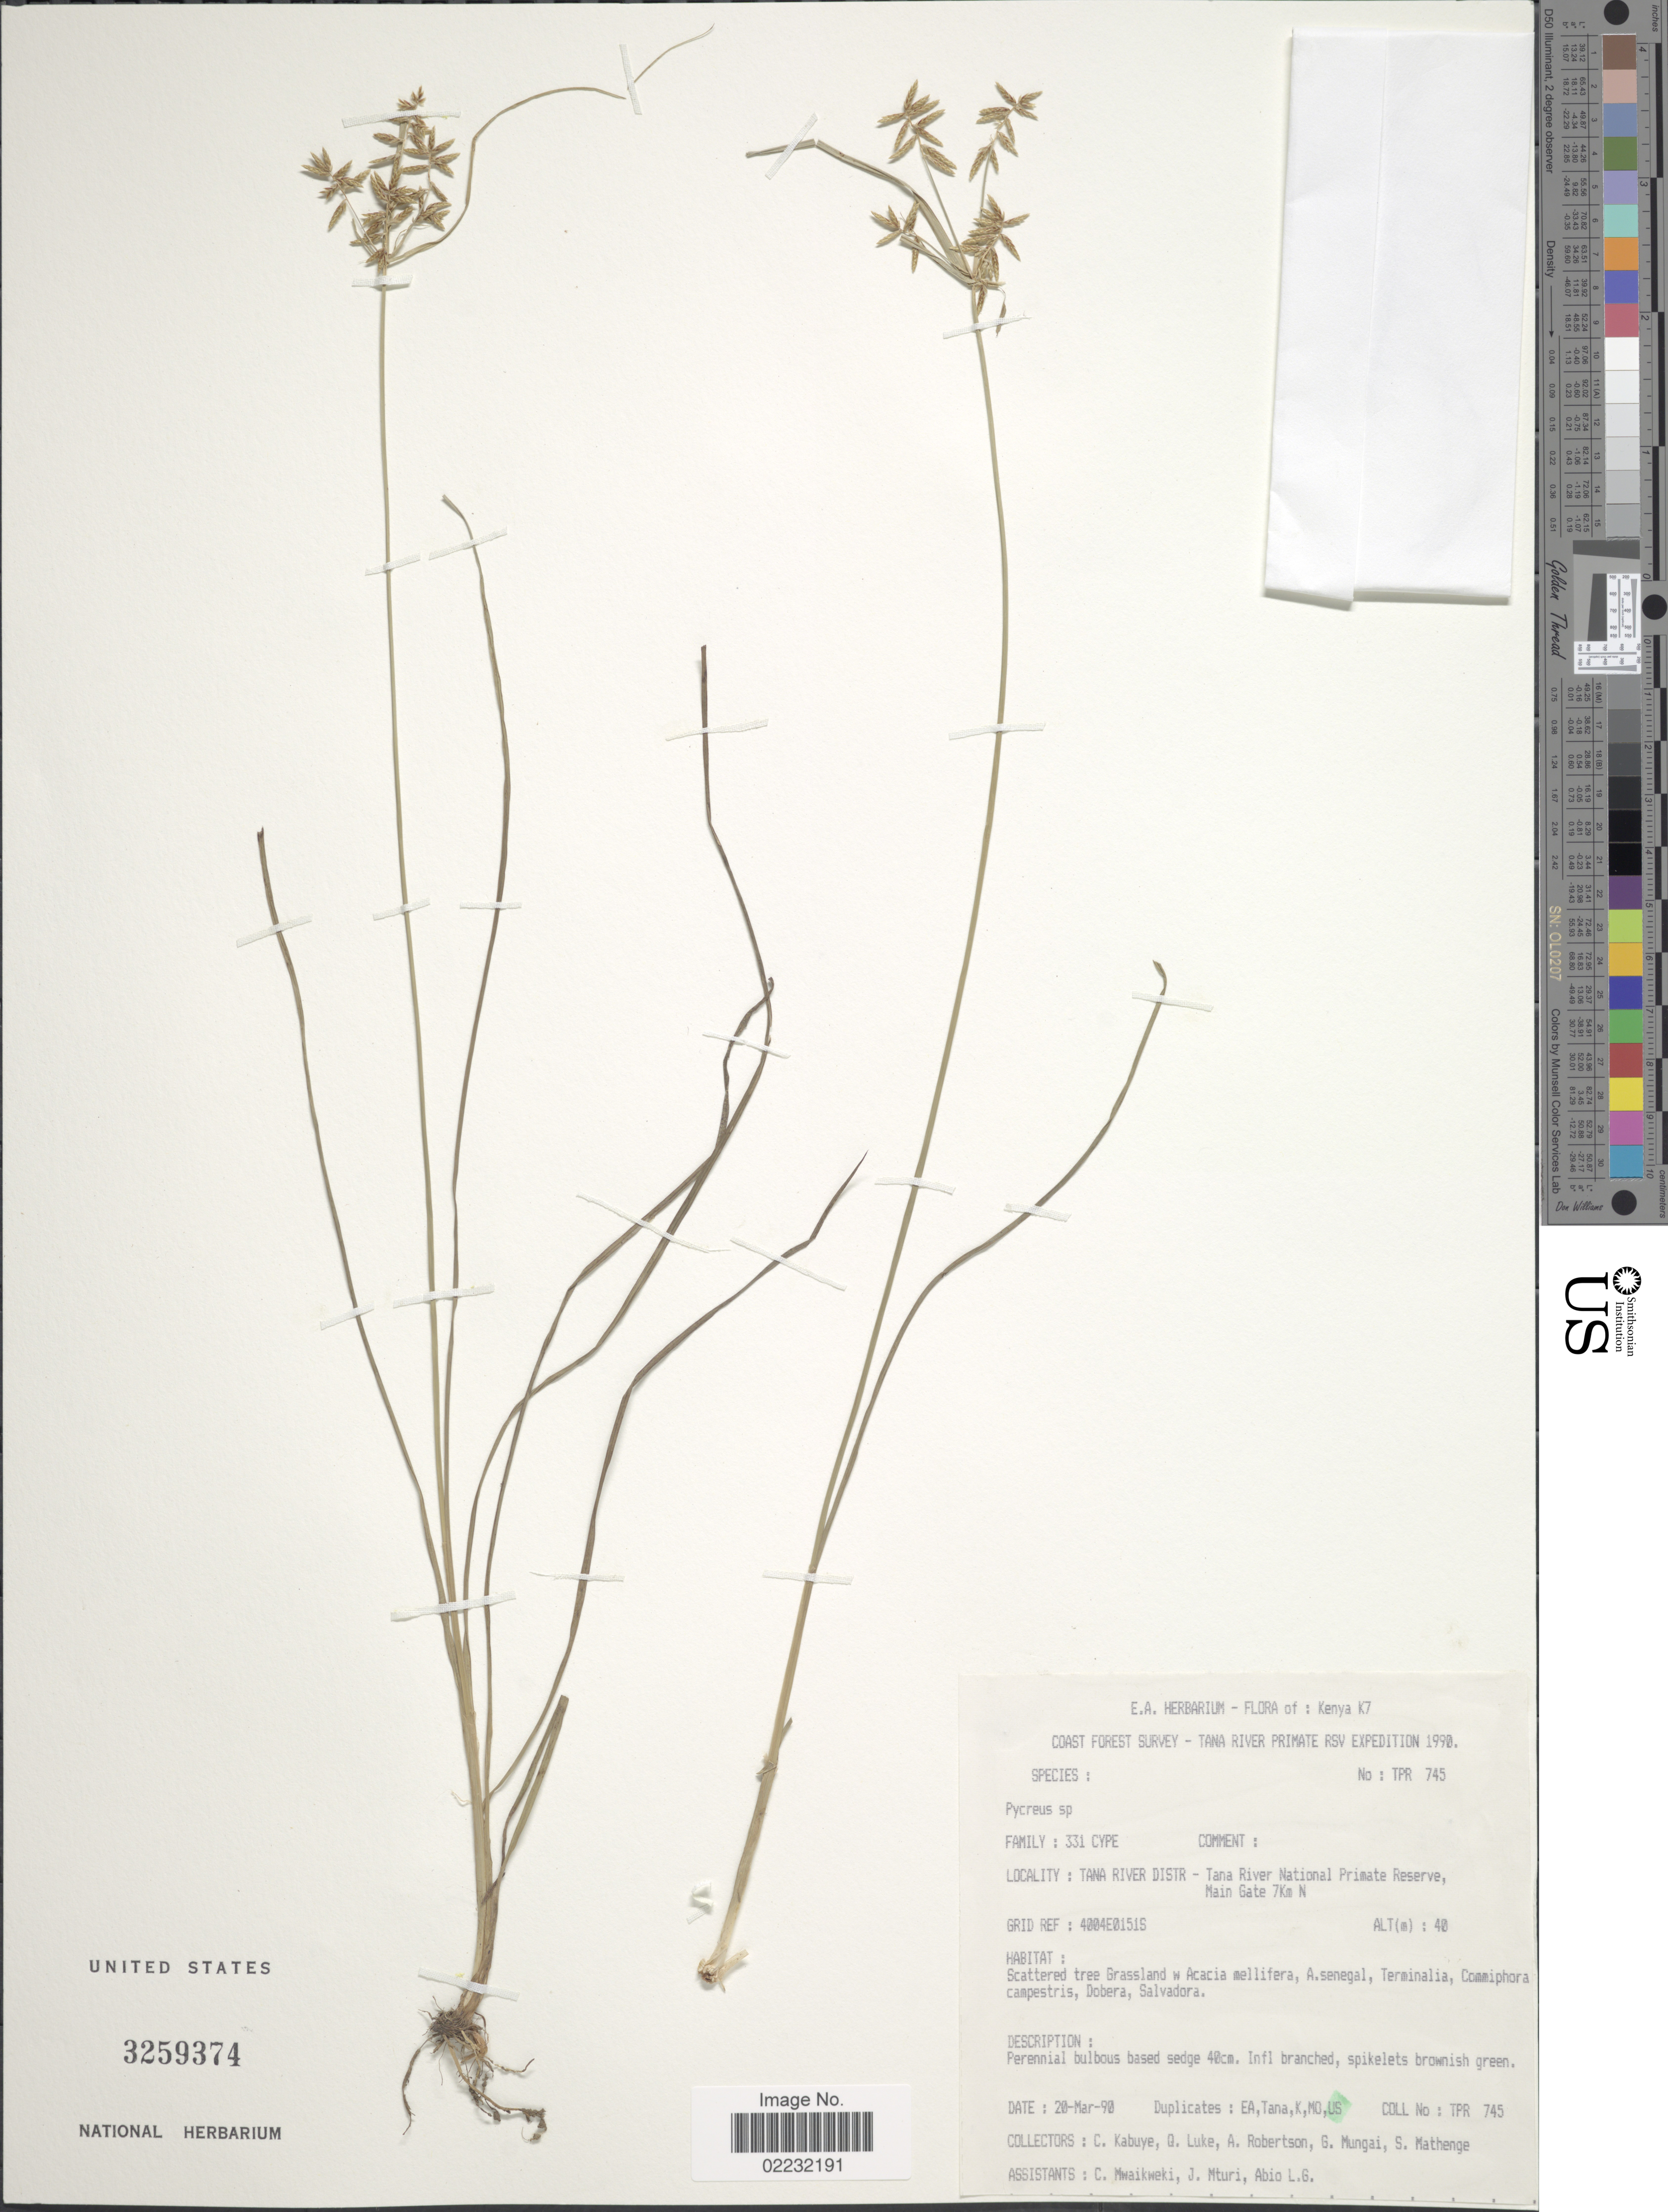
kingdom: Plantae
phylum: Tracheophyta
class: Liliopsida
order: Poales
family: Cyperaceae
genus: Cyperus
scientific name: Cyperus sp.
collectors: C. Kabuye, Q. Luke, A. Robertson, G. Mungai & et al.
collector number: TPR 745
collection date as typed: Transcribed d/m/y: 20/3/90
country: Kenya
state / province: Tana River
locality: Kenya K7, Coast Forest, Tana River Distr- Tana River National Primate Reserve, Main Gate 7km N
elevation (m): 40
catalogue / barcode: US 3259374